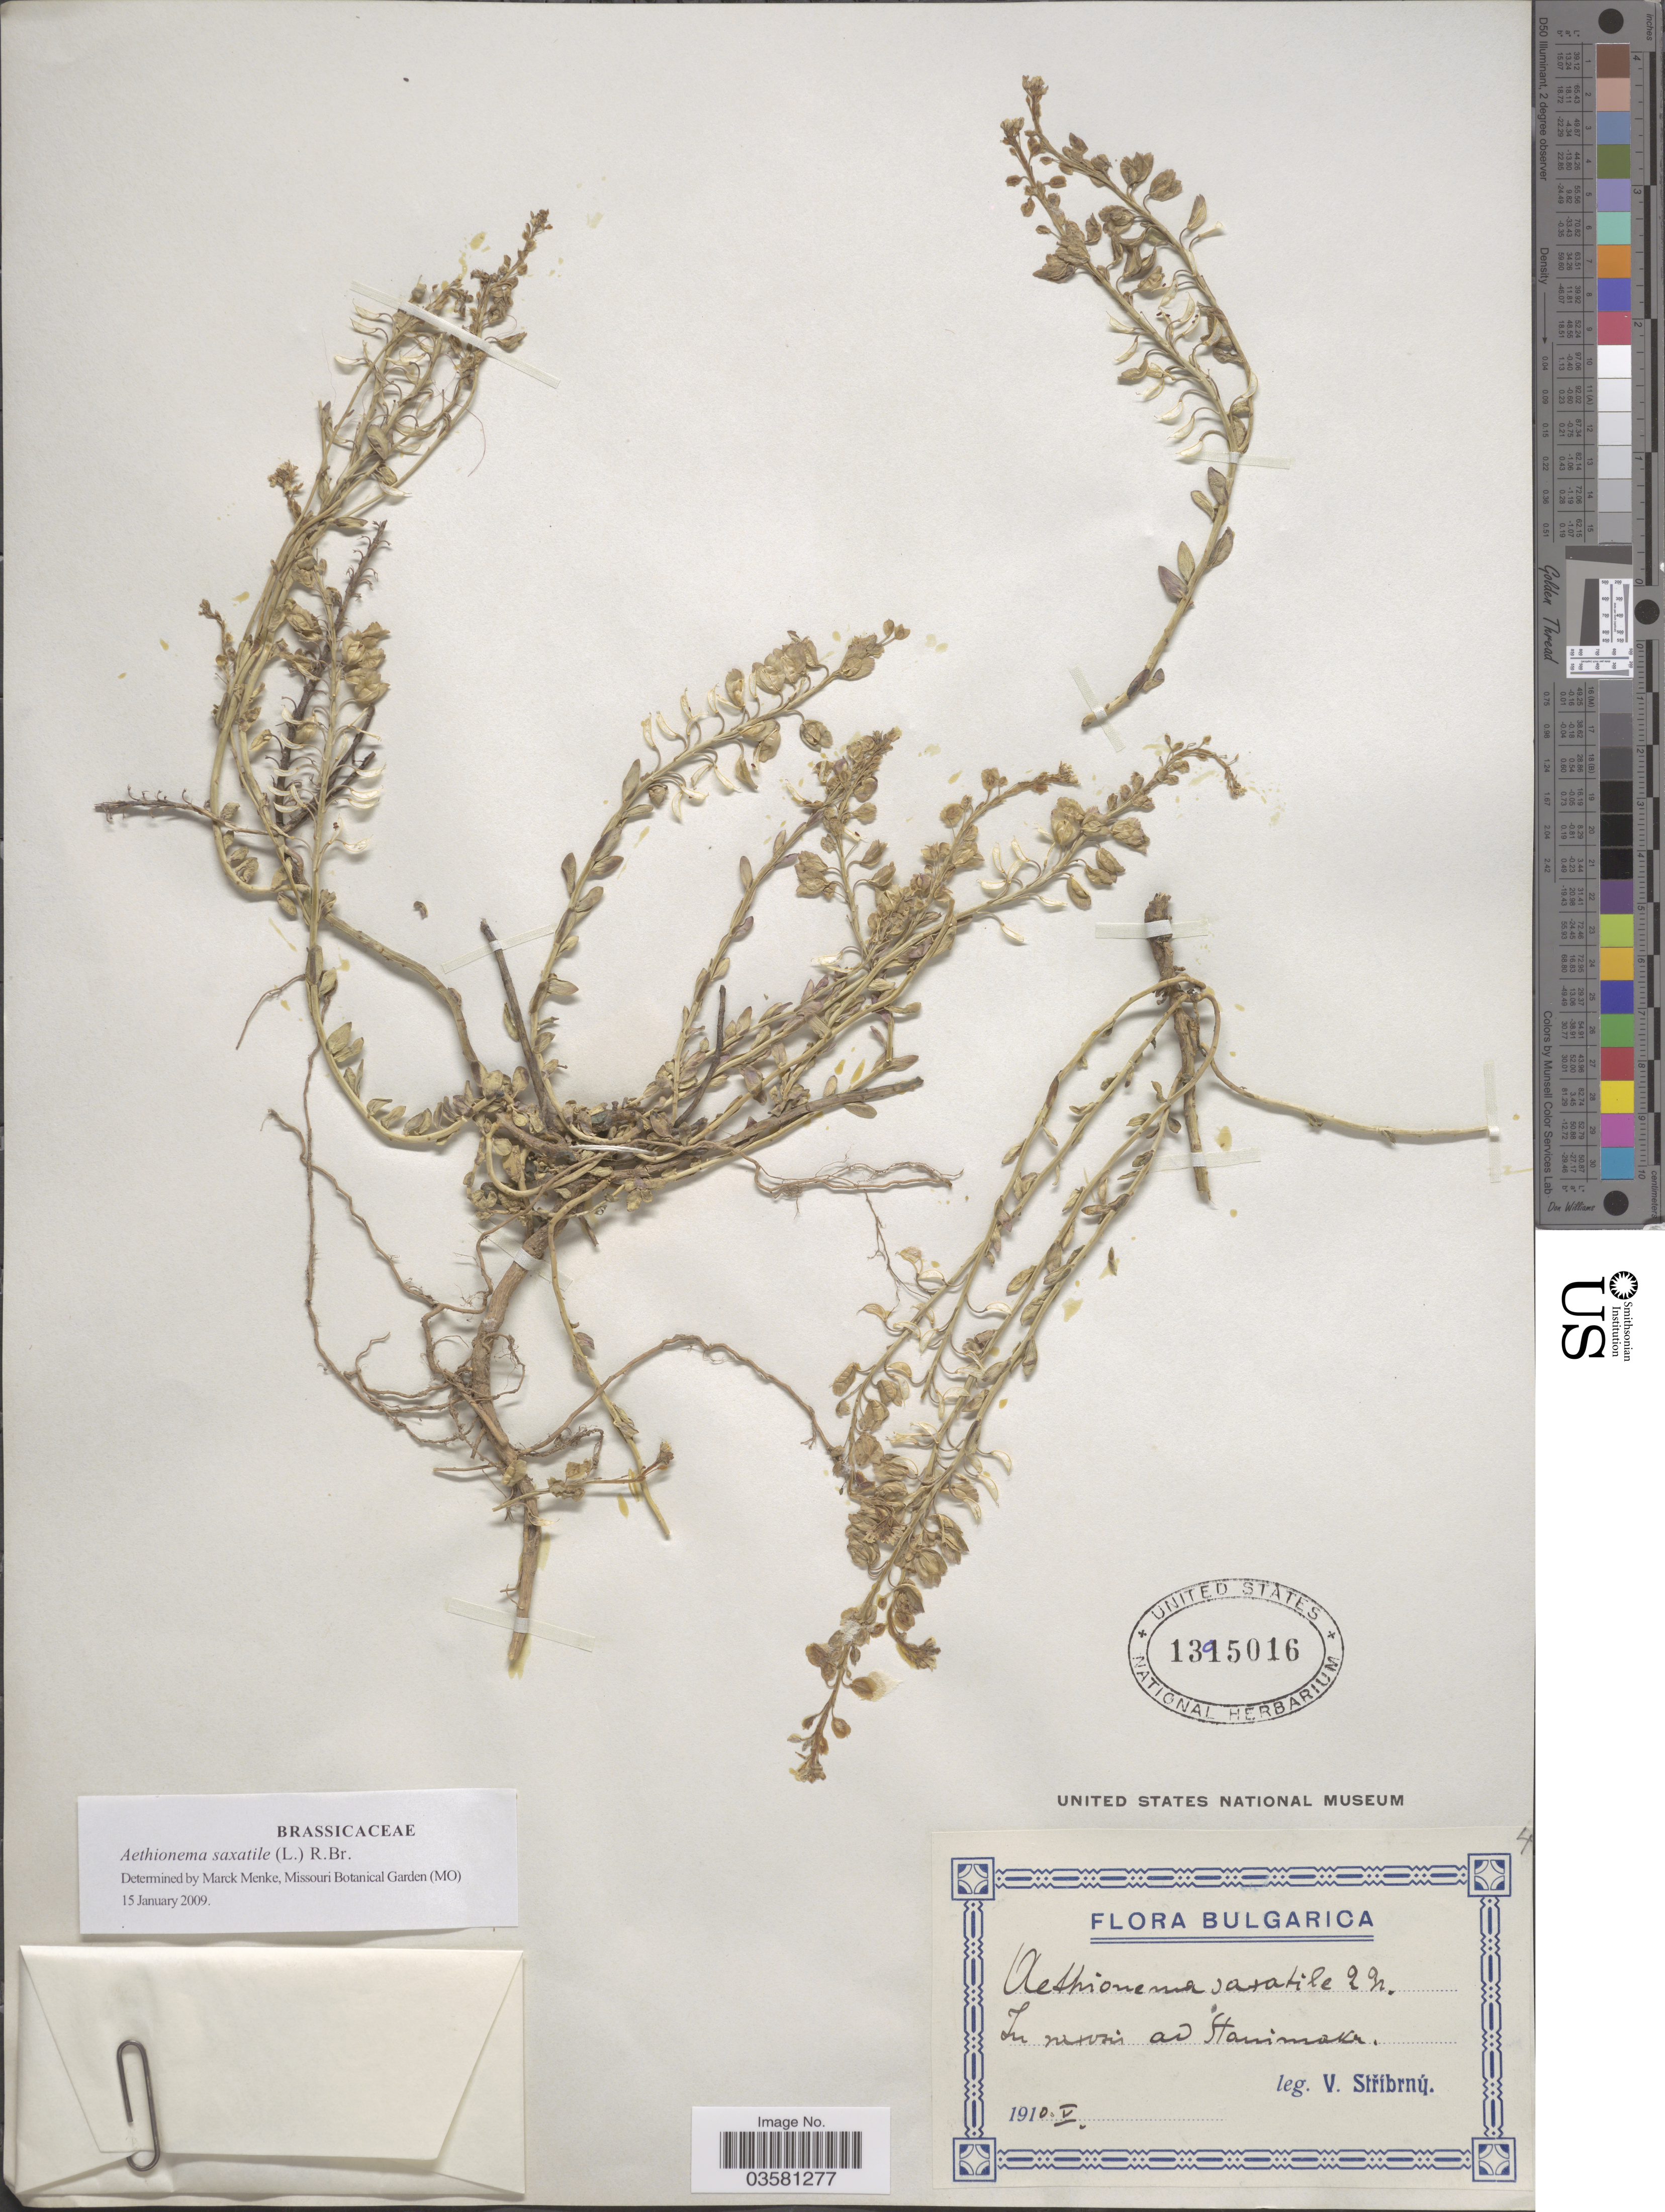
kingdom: Plantae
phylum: Tracheophyta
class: Magnoliopsida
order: Brassicales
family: Brassicaceae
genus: Aethionema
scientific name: Aethionema saxatile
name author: (L.) W.T. Aiton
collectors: V. Stribrny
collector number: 4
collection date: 1910-05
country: Bulgaria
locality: In nexosis ad Stanimakr. [interpreted]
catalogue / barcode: US 1395016